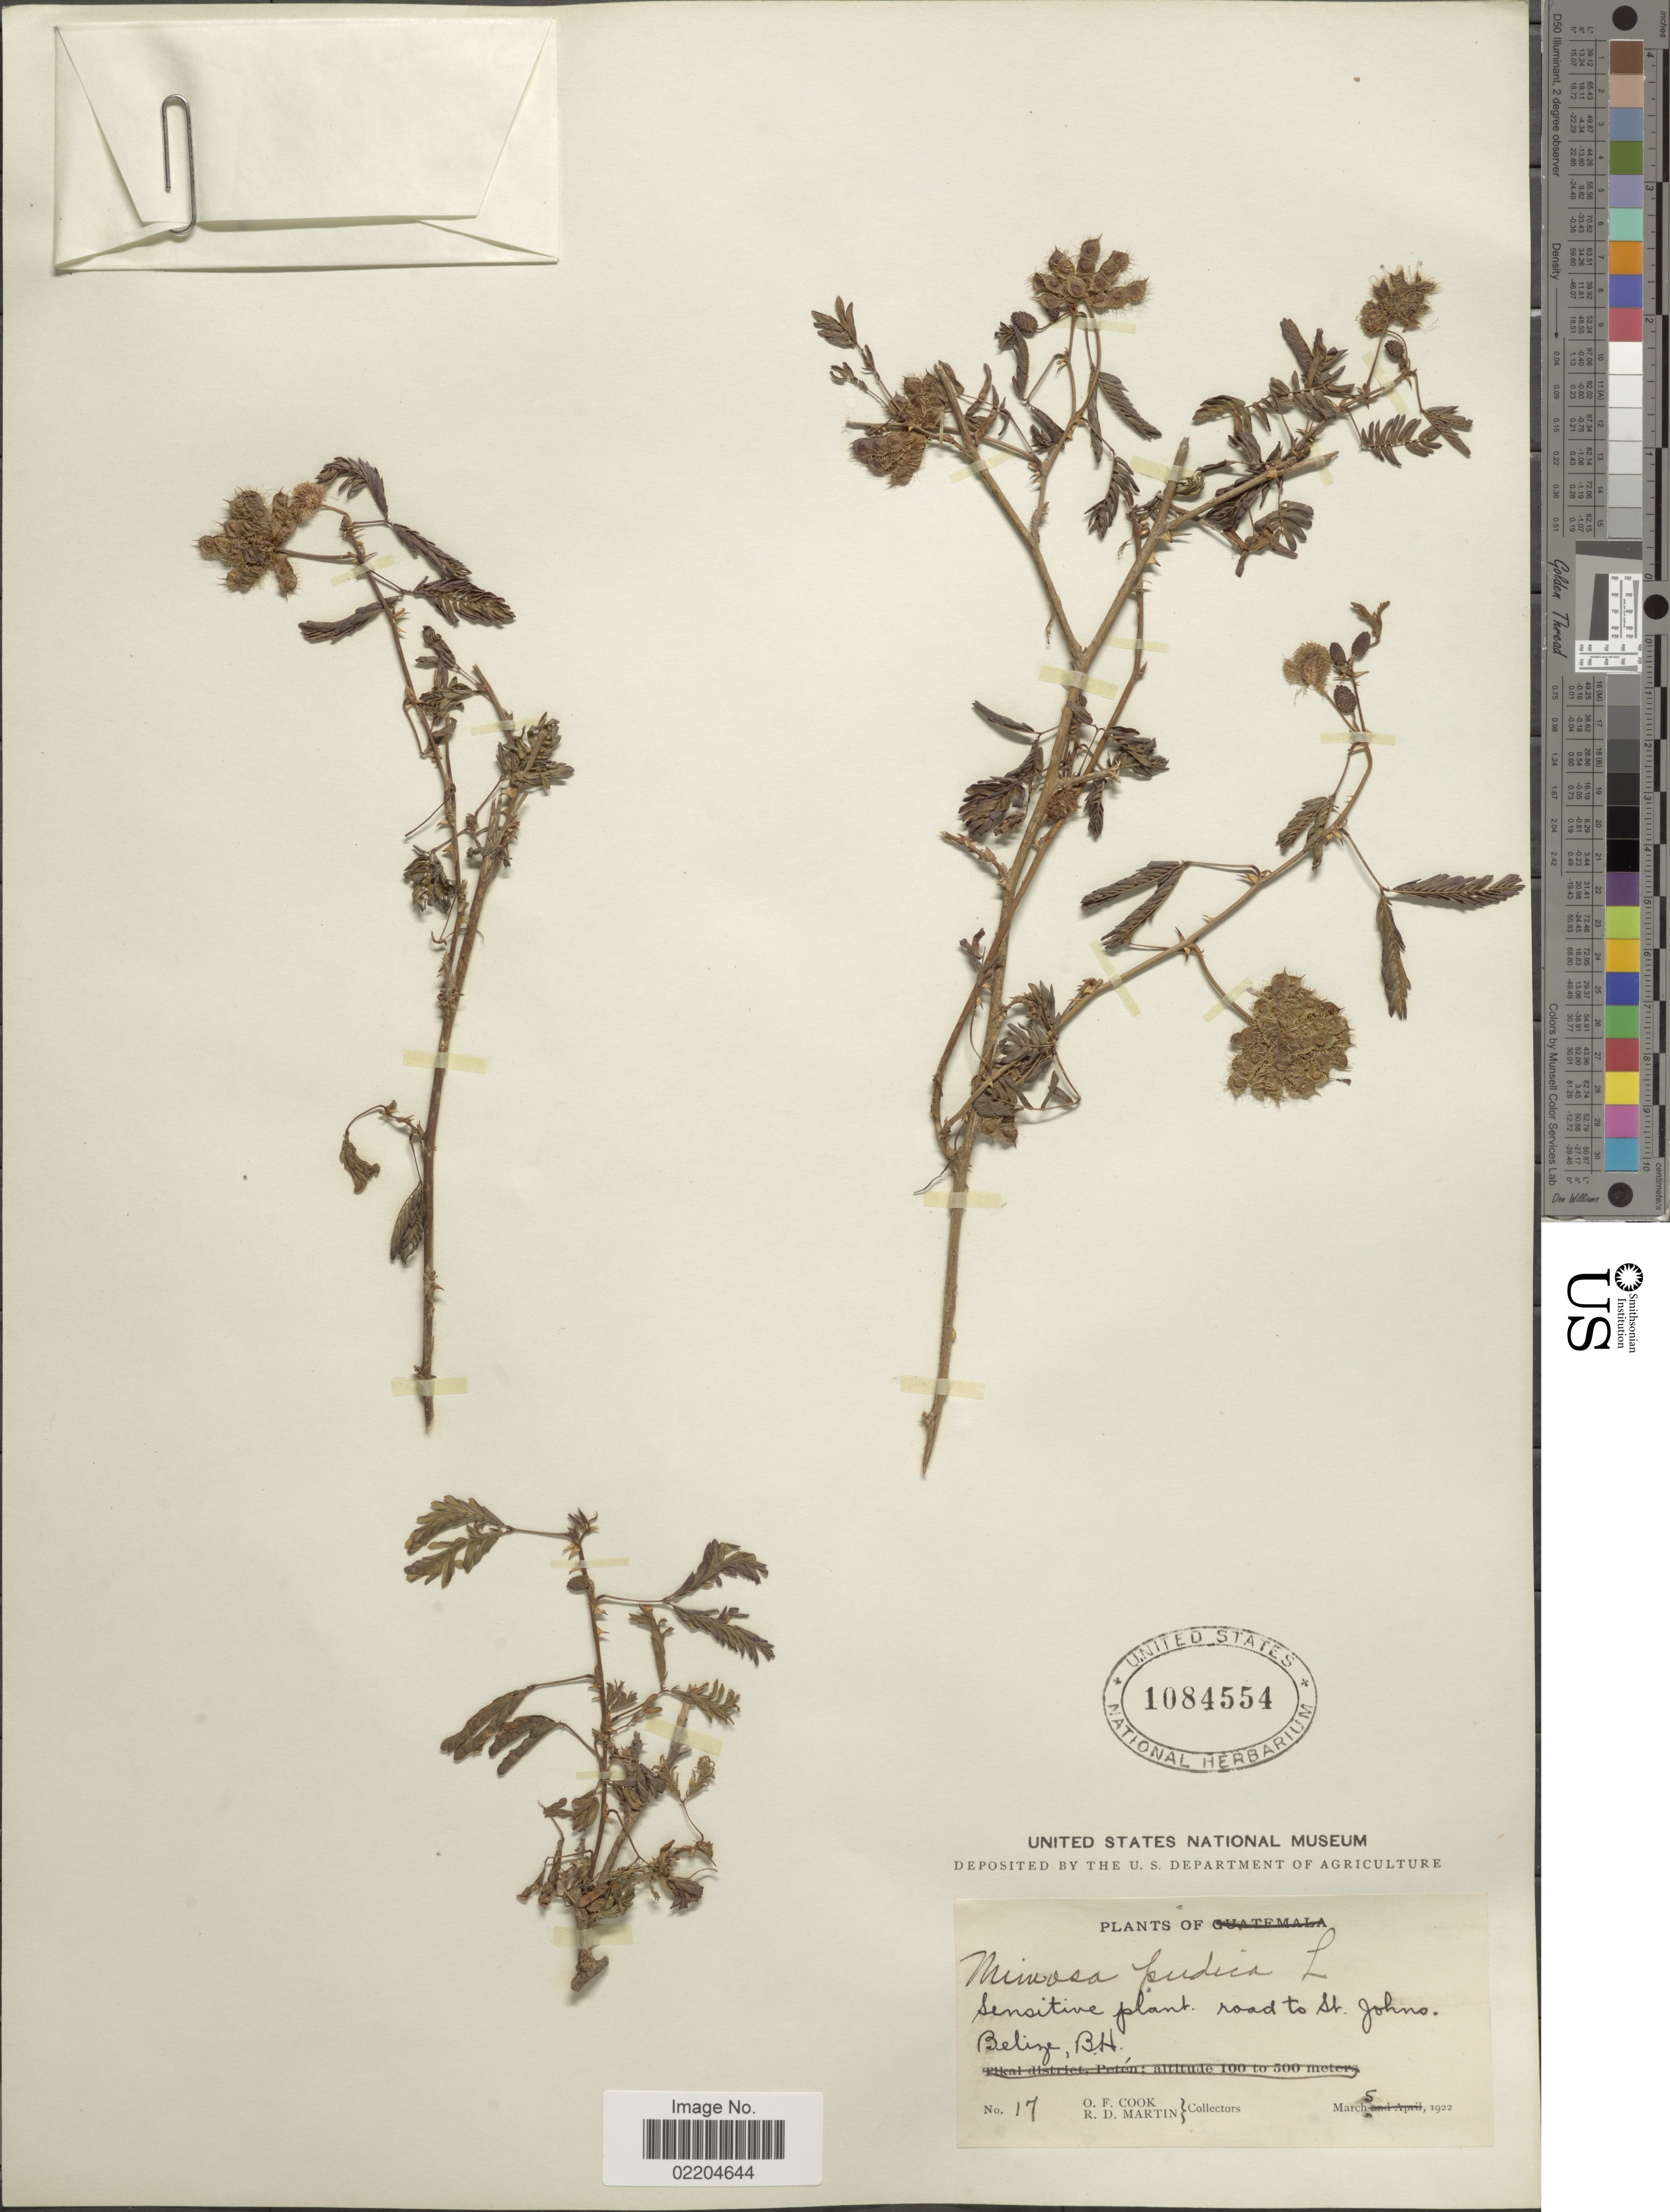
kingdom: Plantae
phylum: Tracheophyta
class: Magnoliopsida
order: Fabales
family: Fabaceae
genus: Mimosa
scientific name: Mimosa pudica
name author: L.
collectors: O. F. Cook & R. D. Martin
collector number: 17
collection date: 1922-03-05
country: Belize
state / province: Belize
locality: Road to St. Johns, Belize, B.H.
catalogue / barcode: US 1084554